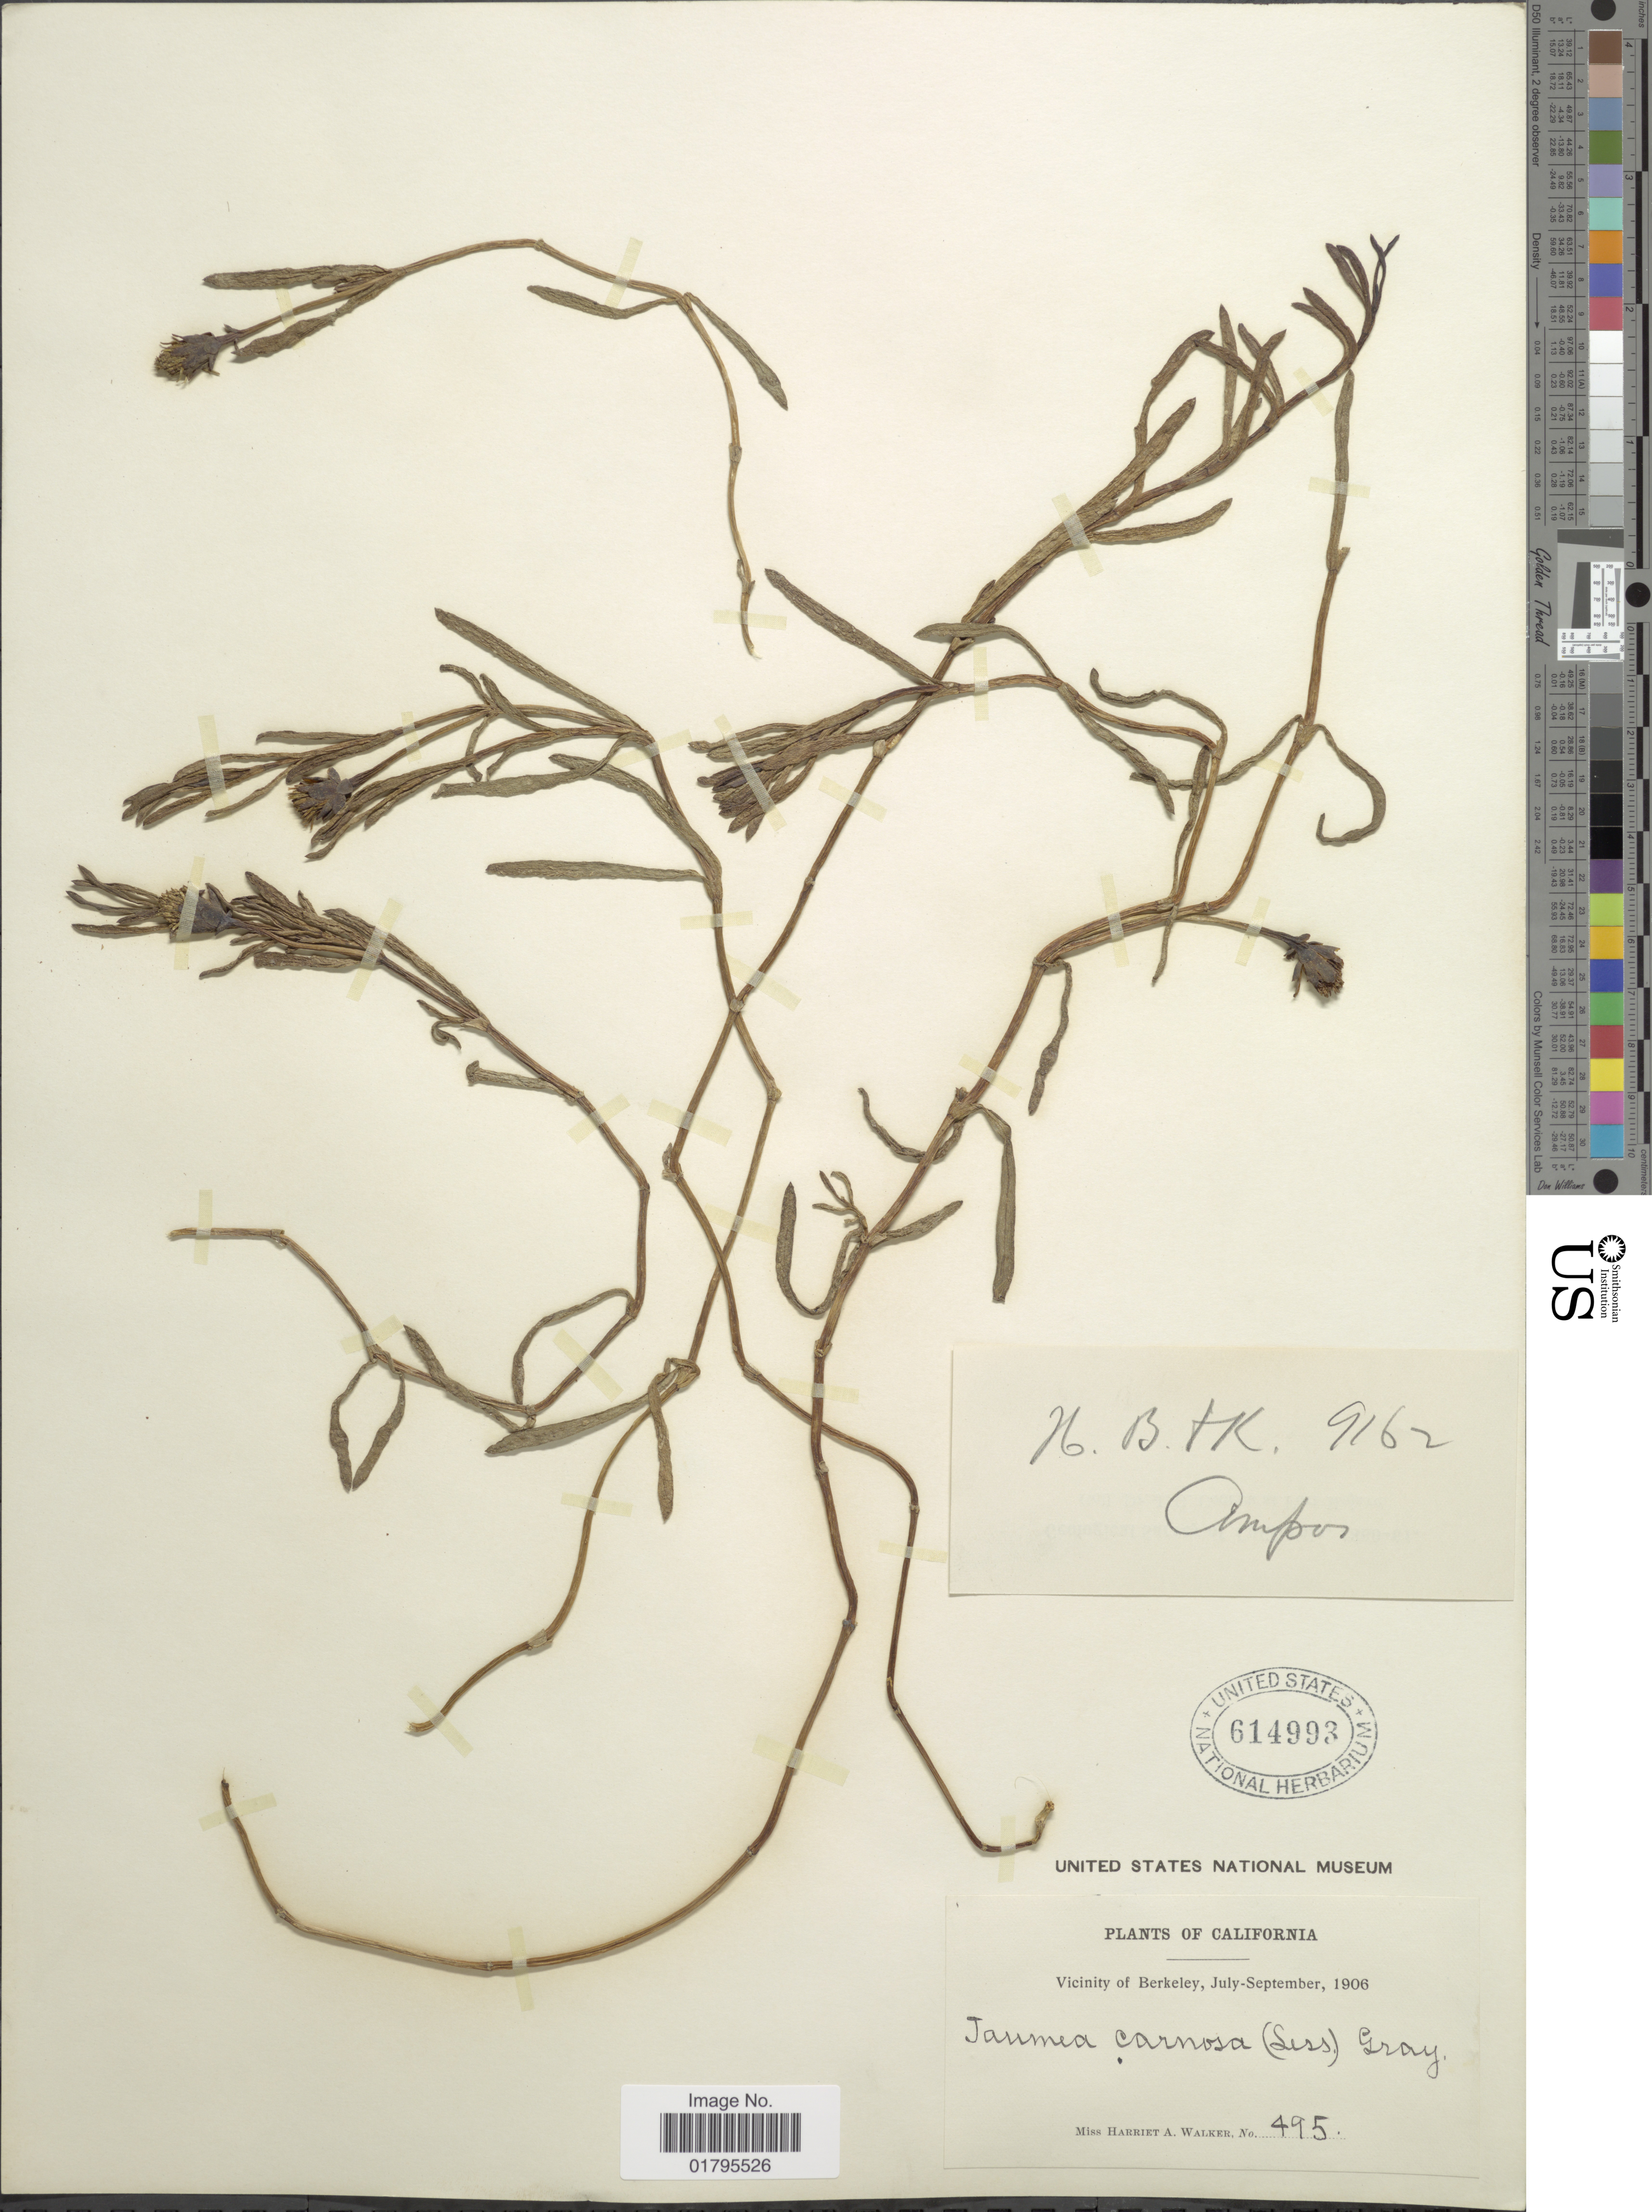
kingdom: Plantae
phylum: Tracheophyta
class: Magnoliopsida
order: Asterales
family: Asteraceae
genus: Jaumea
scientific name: Jaumea carnosa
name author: (Less.) A. Gray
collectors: H. Walker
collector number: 495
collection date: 1906-07/1906-09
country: United States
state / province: California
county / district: Alameda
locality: Vicinity of Berkeley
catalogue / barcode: US 614993